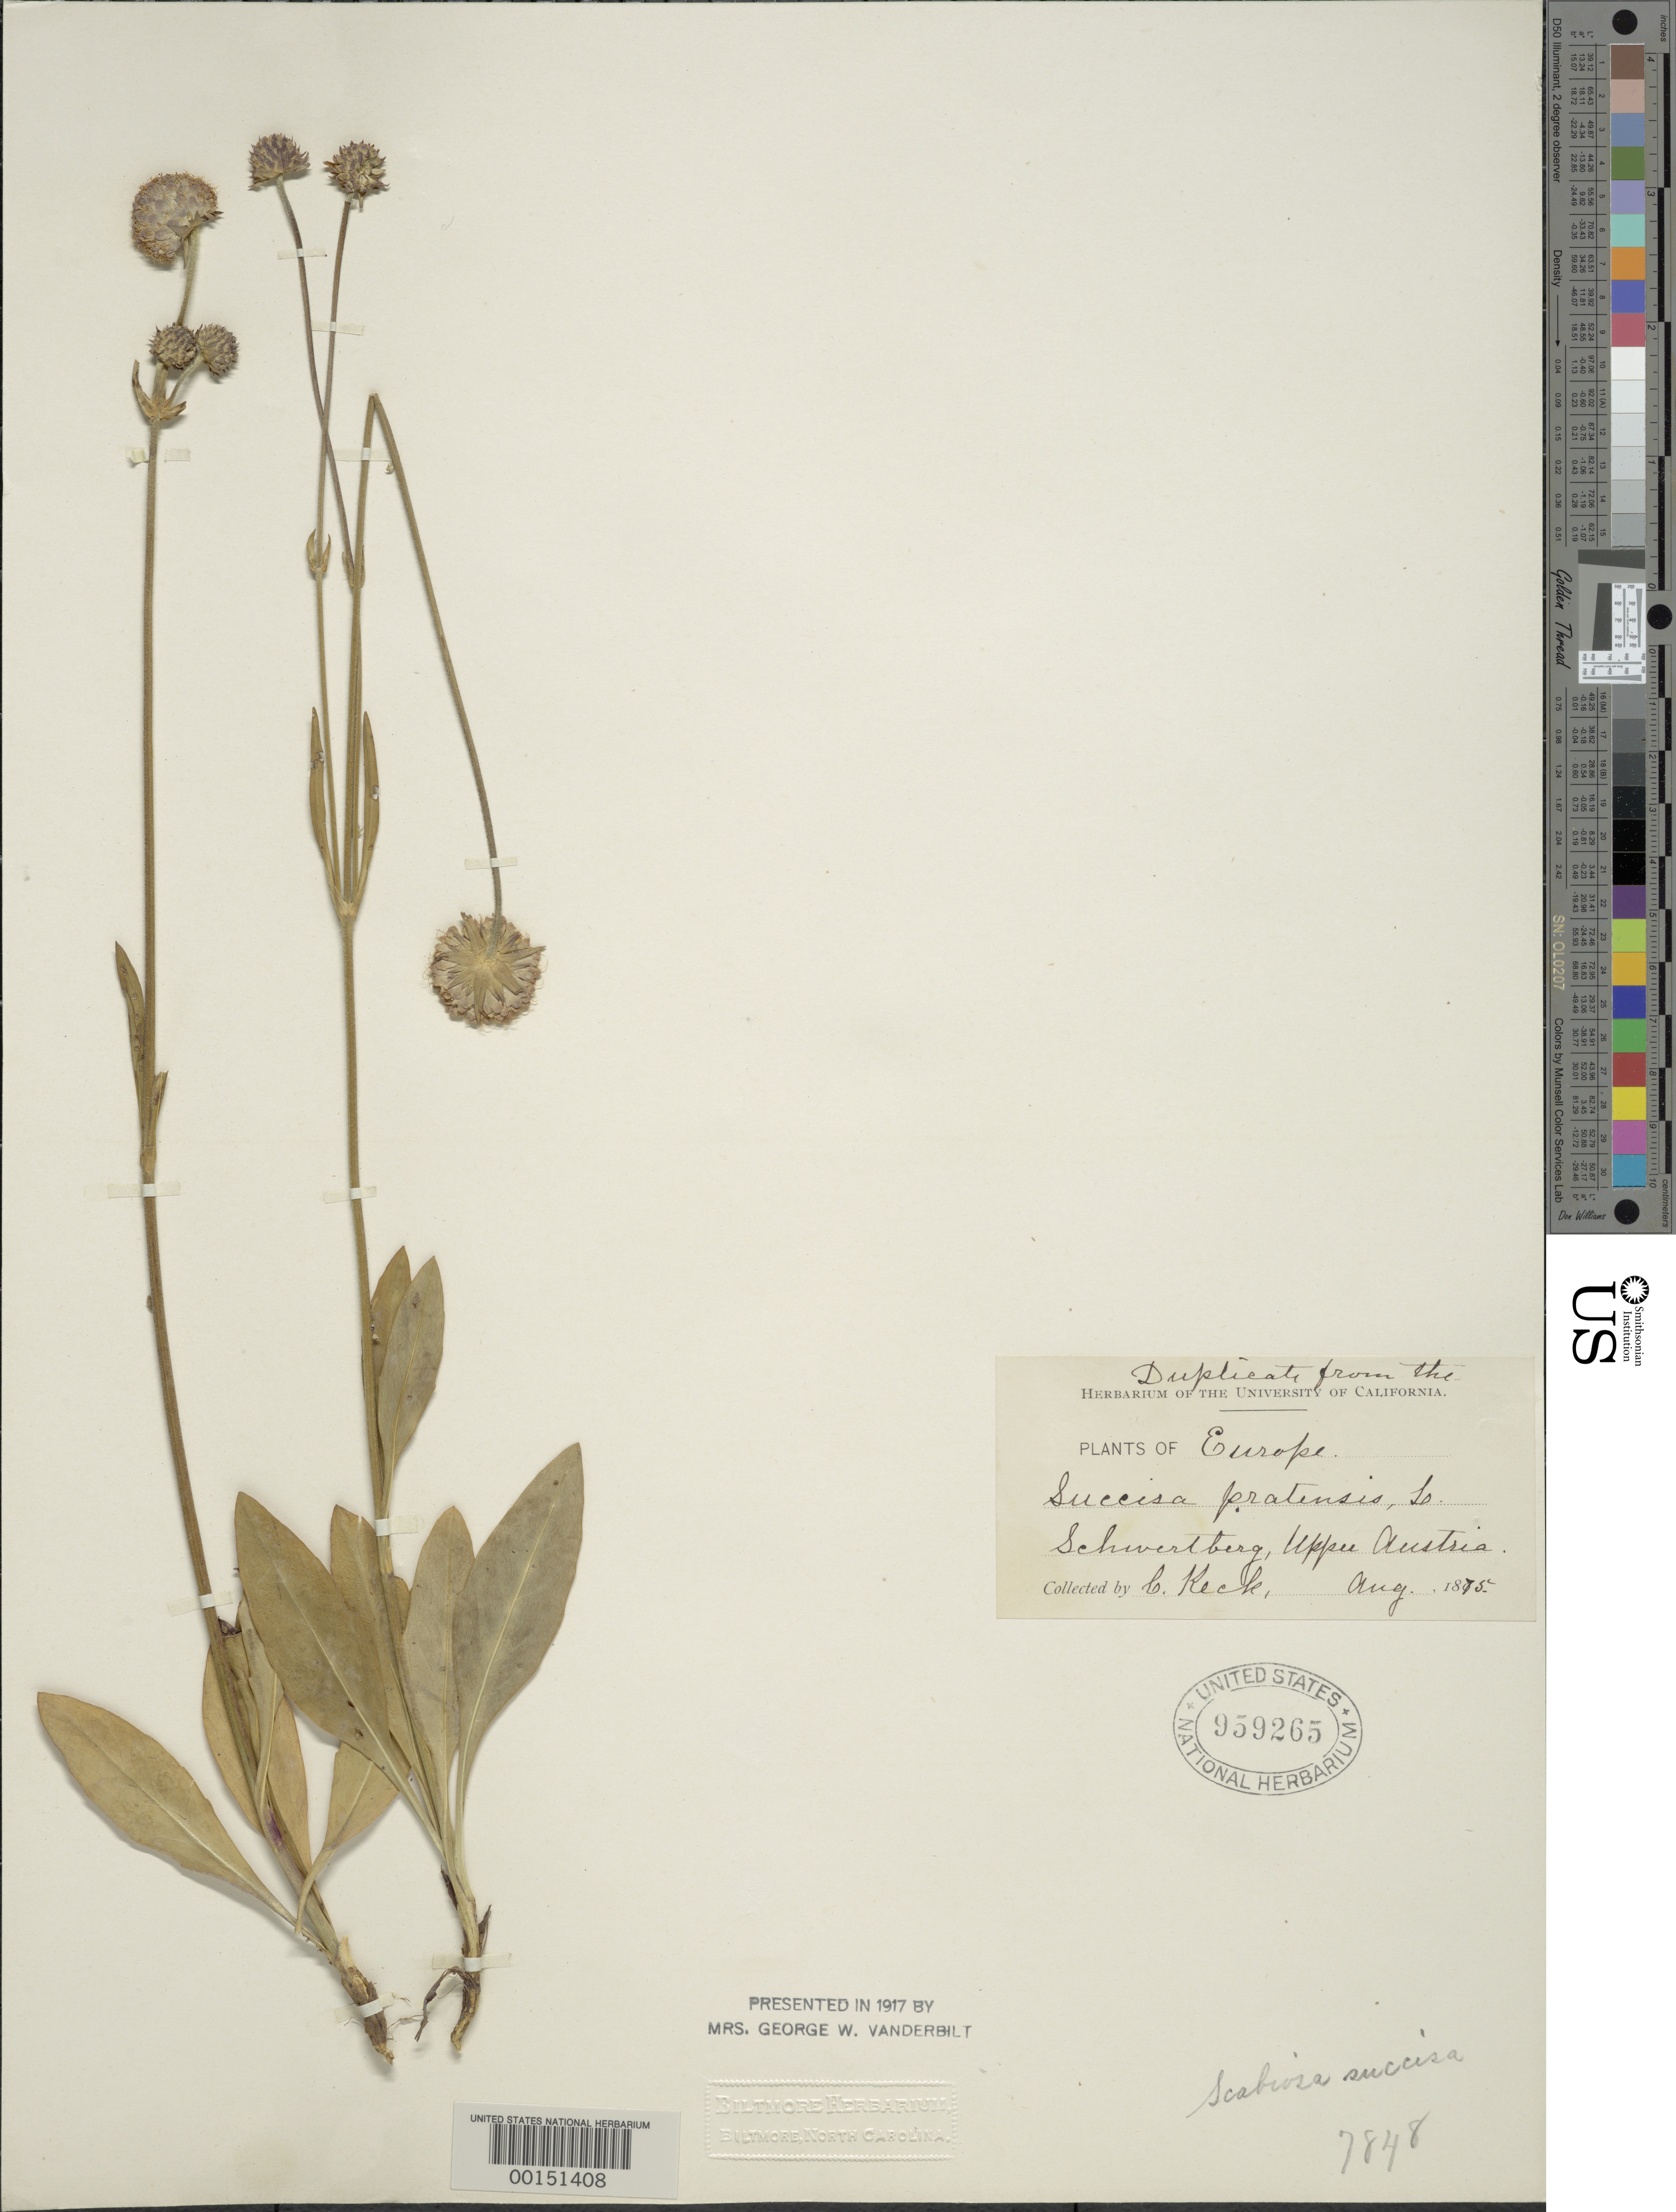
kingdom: Plantae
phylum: Tracheophyta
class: Magnoliopsida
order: Dipsacales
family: Caprifoliaceae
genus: Scabiosa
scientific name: Scabiosa succisa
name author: L.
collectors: C. Keck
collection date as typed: Aug 1875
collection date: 1875-08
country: Austria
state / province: Oberosterreich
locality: Schwertberg. [Upper Austria = Oberösterreich State.]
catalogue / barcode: US 959265